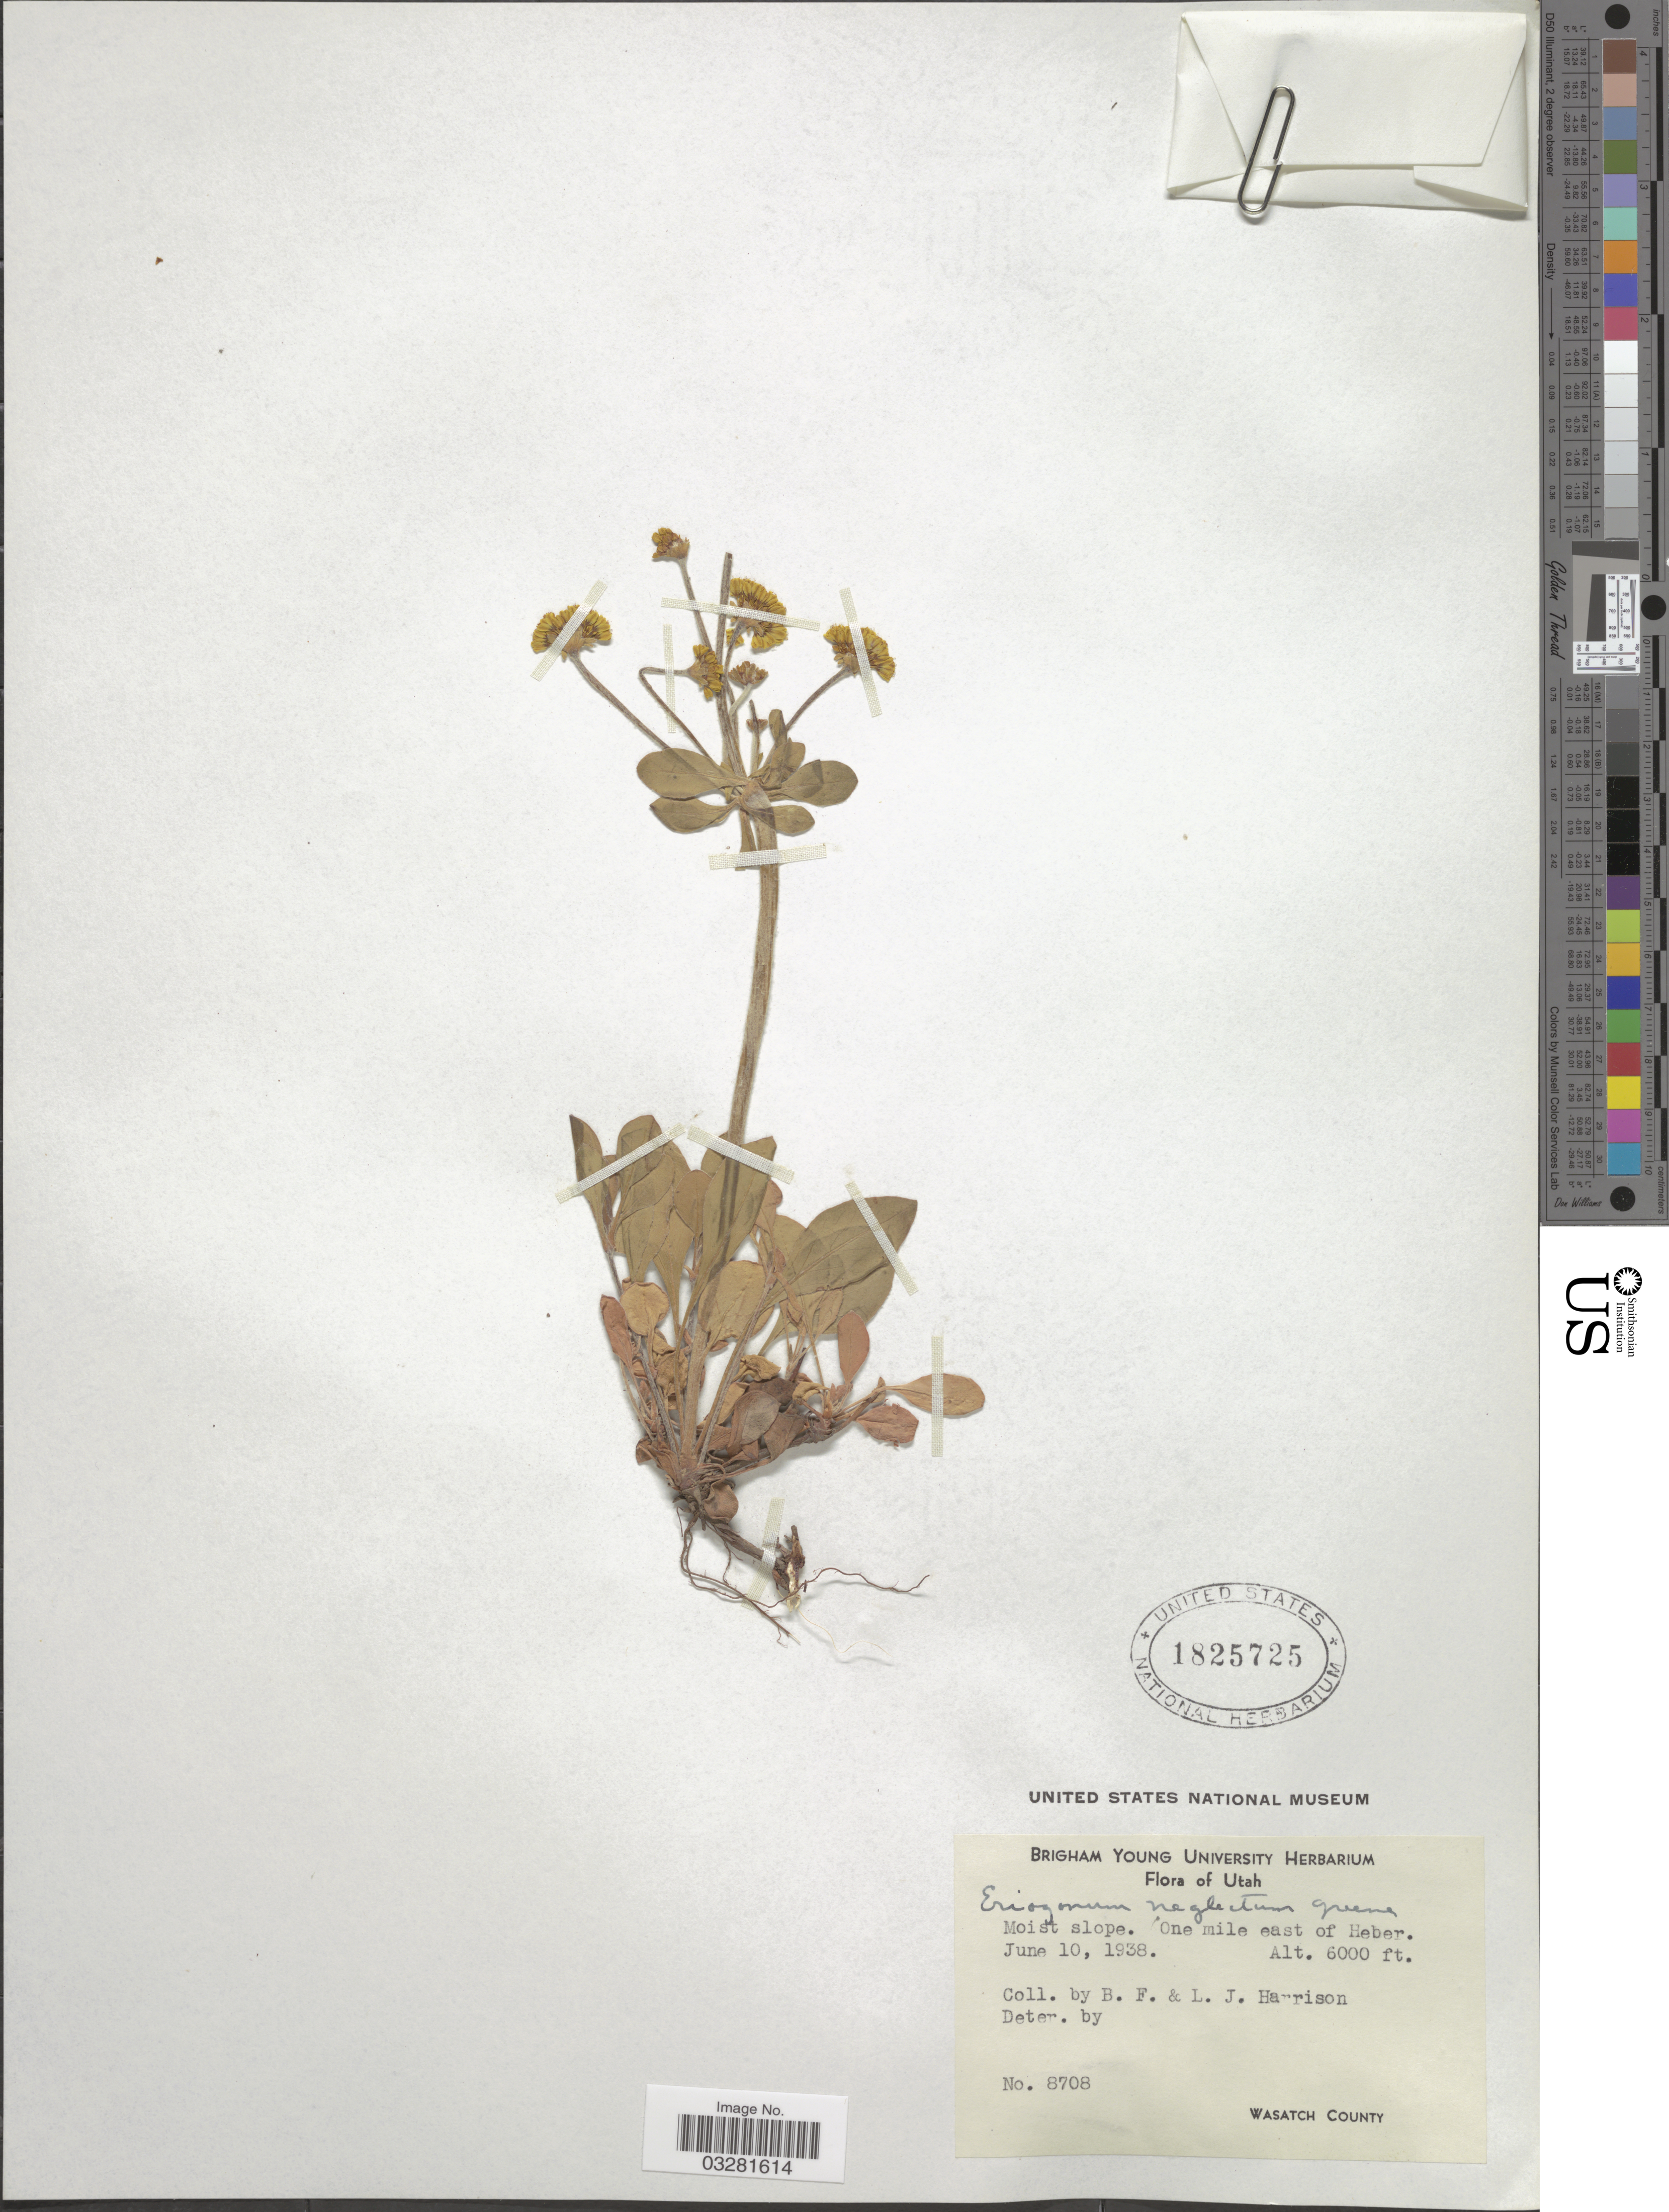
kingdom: Plantae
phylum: Tracheophyta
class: Magnoliopsida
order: Caryophyllales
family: Polygonaceae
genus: Eriogonum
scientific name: Eriogonum umbellatum var. intectum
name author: A. Nelson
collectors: B. F. Harrison & L. Harrison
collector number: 8708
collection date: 1938-06-10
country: United States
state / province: Utah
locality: One mile east of Heber. Wasatch County.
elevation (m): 1829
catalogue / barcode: US 1825725